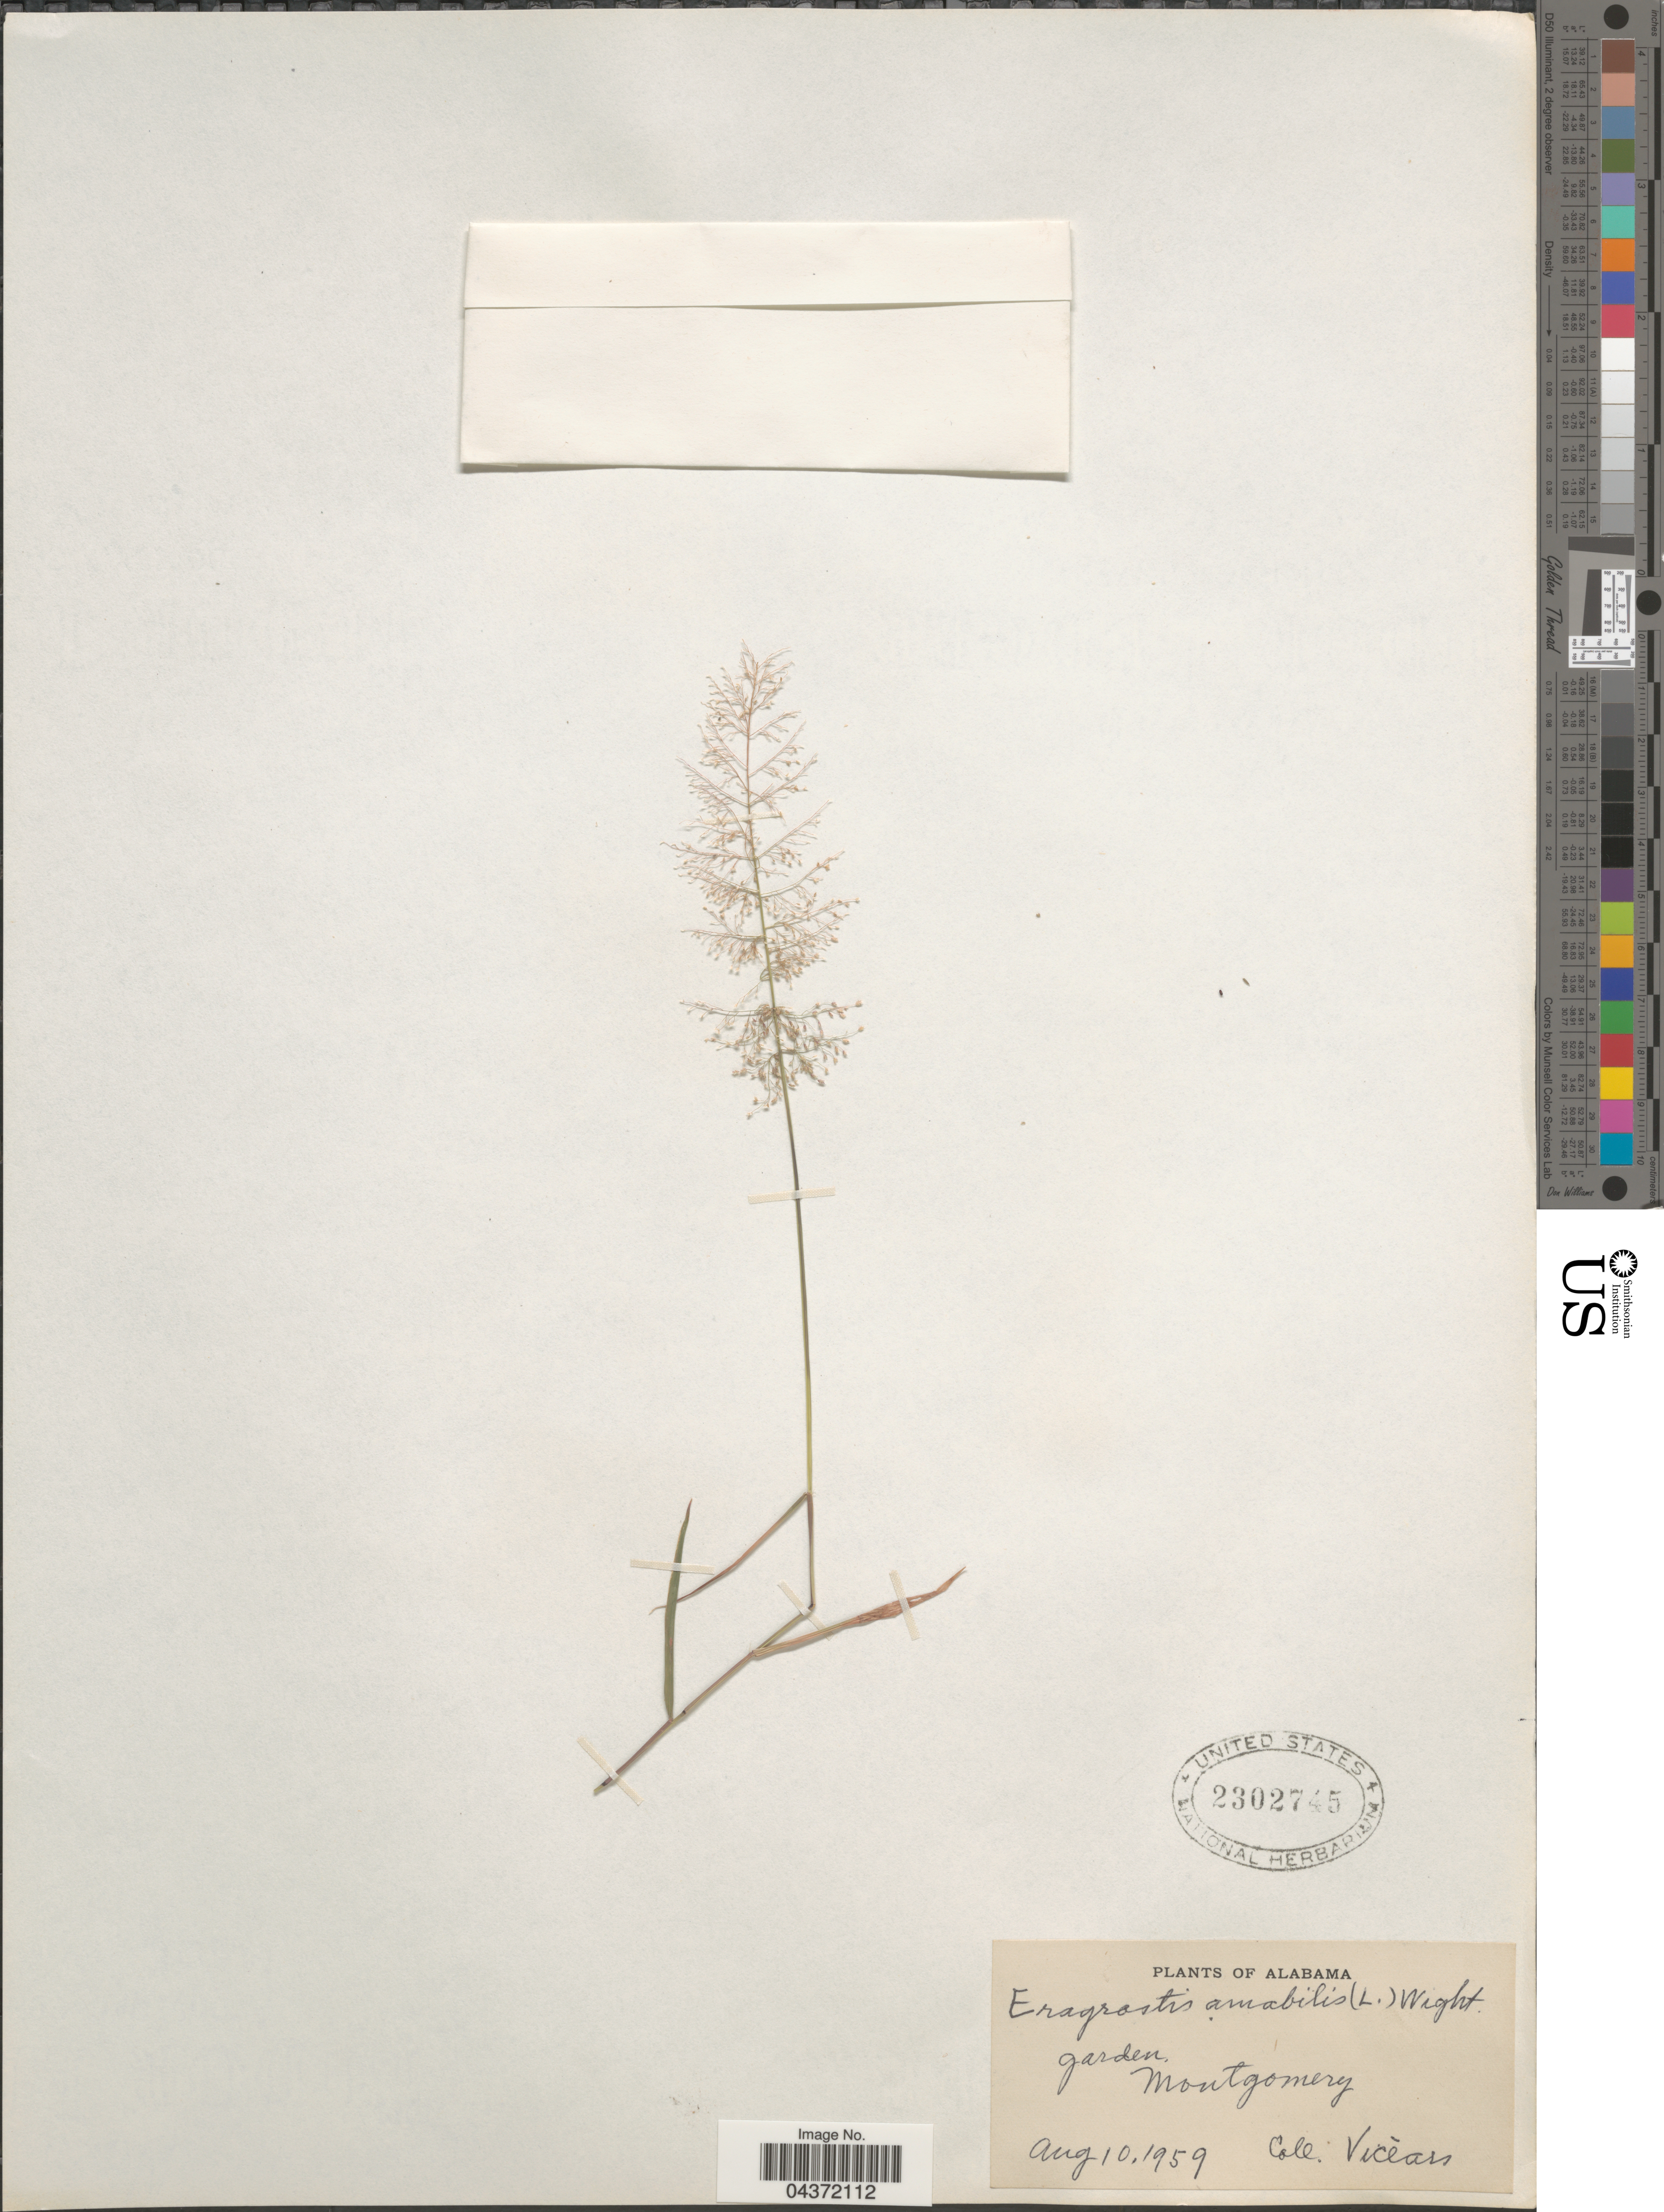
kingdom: Plantae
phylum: Tracheophyta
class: Liliopsida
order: Poales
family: Poaceae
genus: Eragrostis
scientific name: Eragrostis tenella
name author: (L.) P. Beauv. ex Roem. & Schult.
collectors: M. Viccars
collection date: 1959-08-10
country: United States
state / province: Alabama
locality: Montgomery.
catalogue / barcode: US 2302745